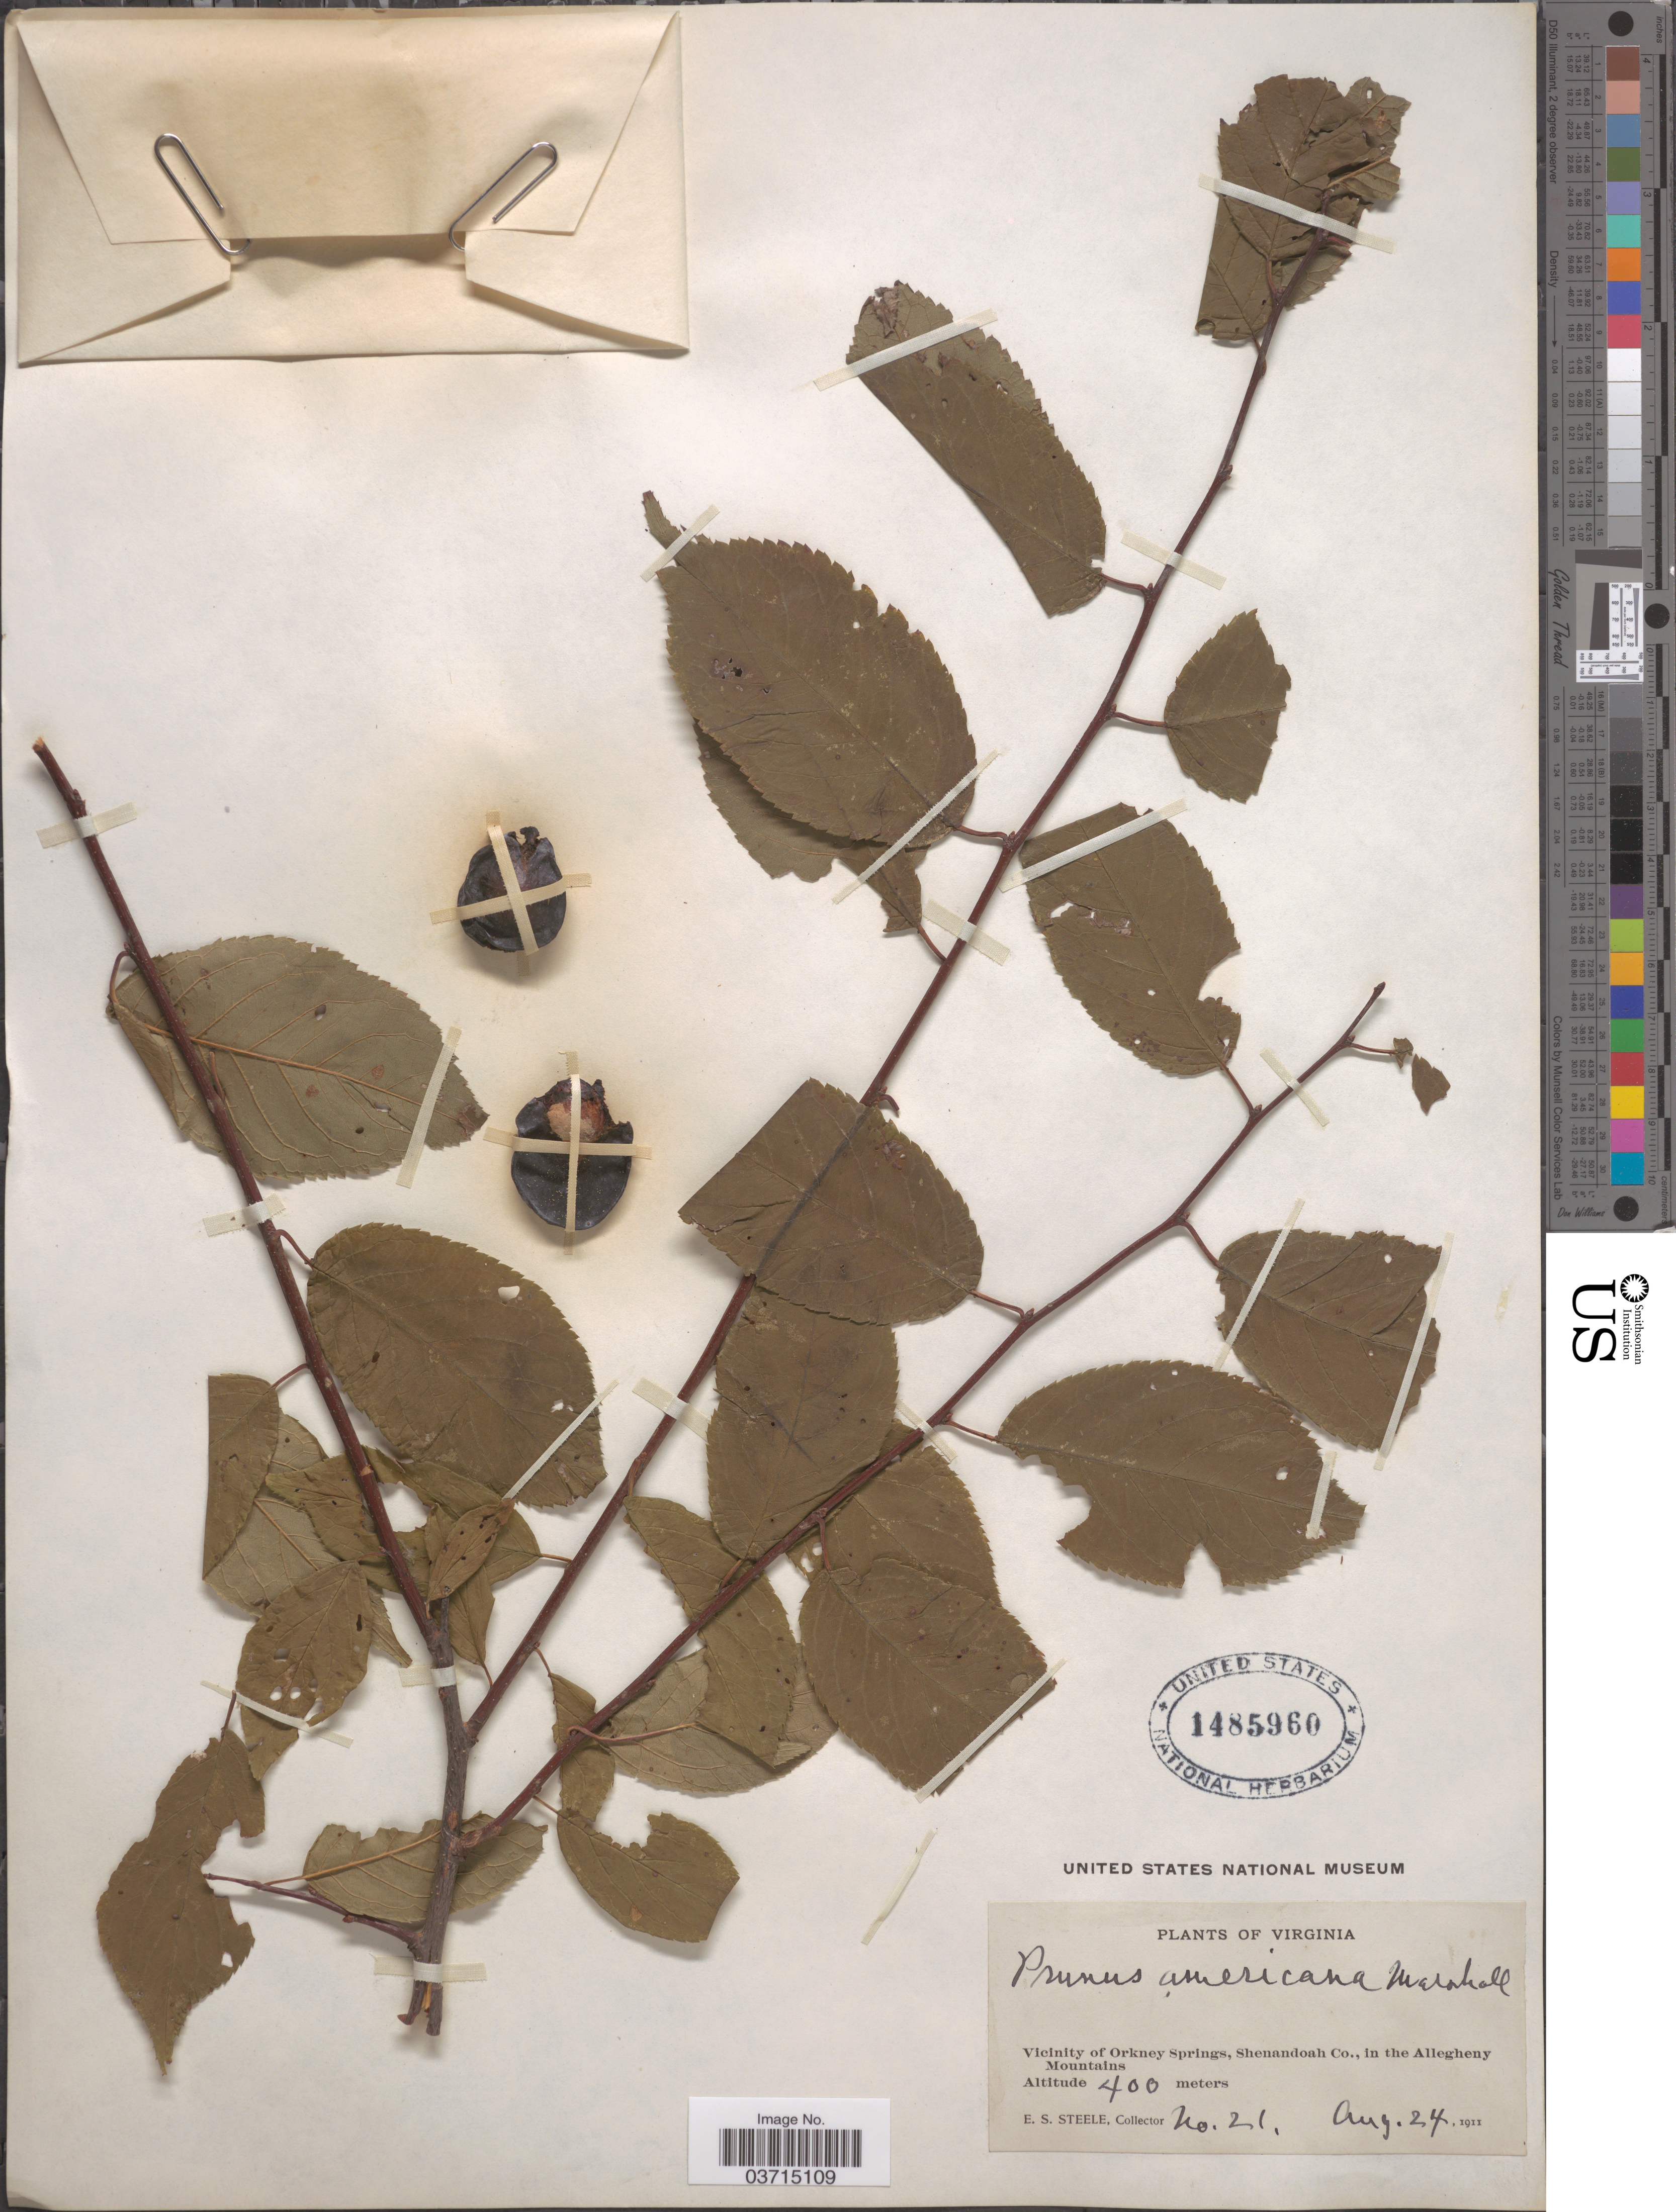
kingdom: Plantae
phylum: Tracheophyta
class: Magnoliopsida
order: Rosales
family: Rosaceae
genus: Prunus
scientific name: Prunus americana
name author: Marshall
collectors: E. Steele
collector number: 21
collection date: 1911-08-24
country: United States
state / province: Virginia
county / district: Shenandoah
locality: Vicinity of Orkney Springs, Shenandoah Co., in the Allegheny Mountains.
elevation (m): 400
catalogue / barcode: US 1485960